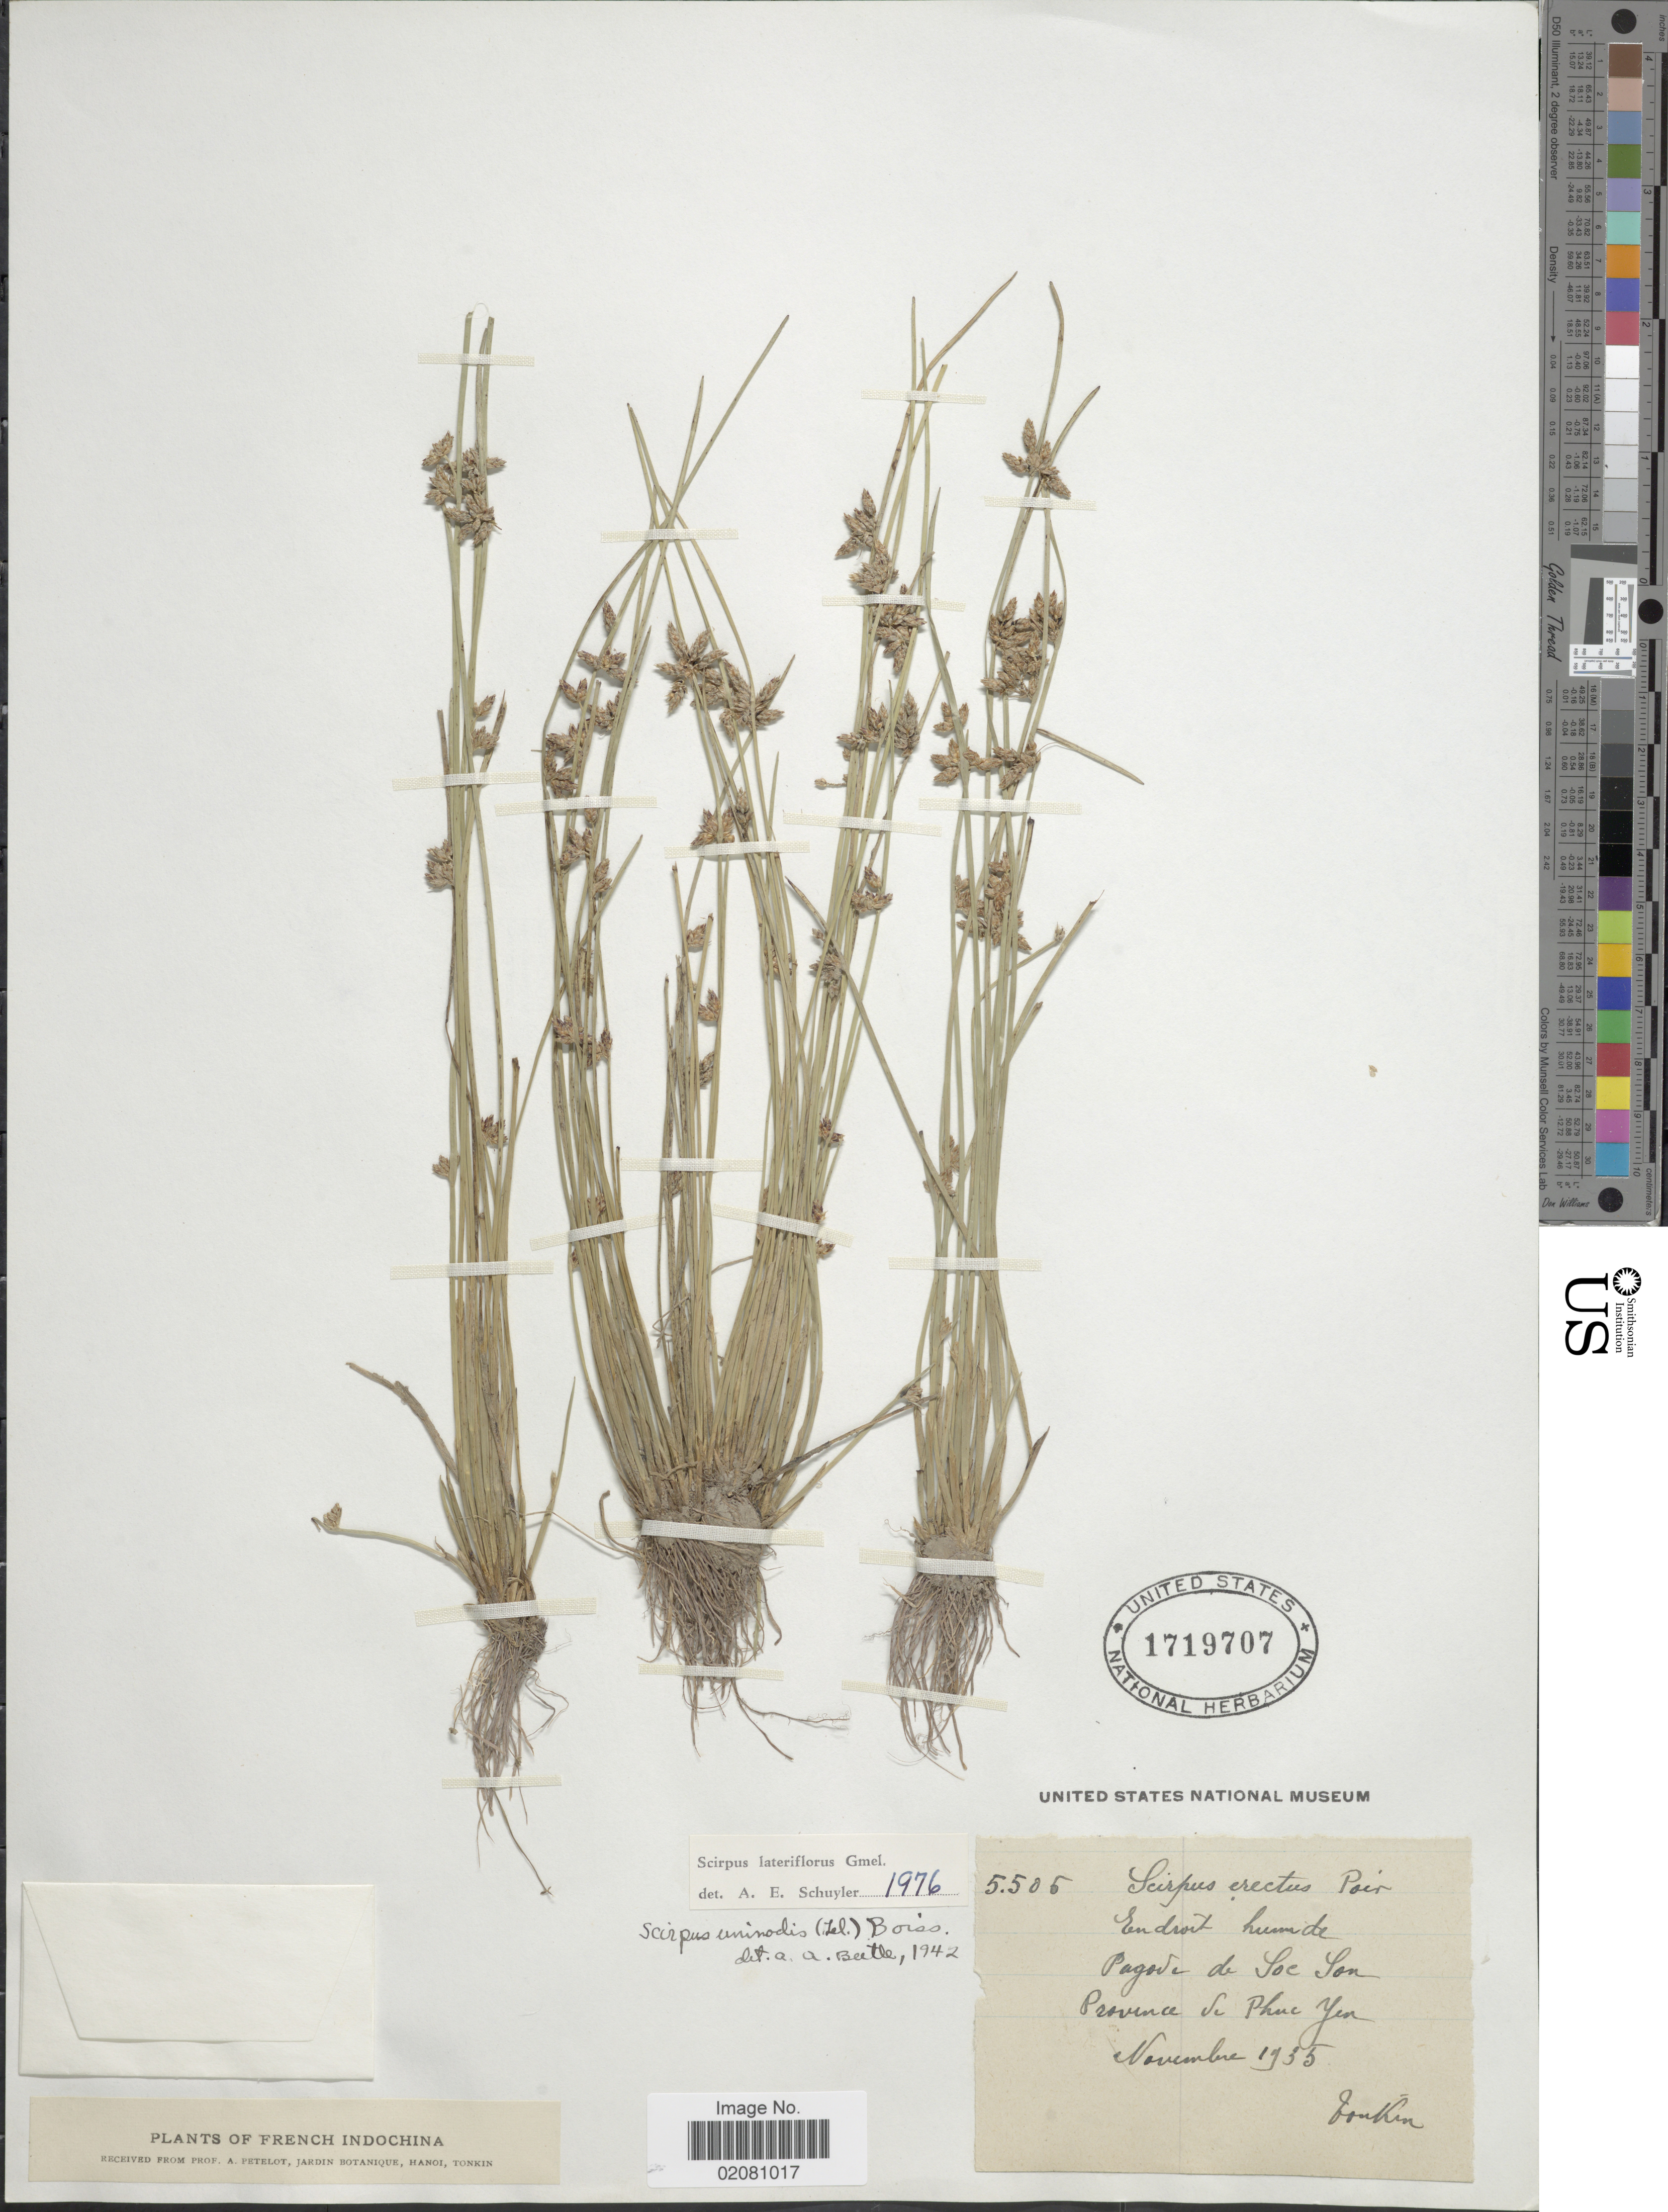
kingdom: Plantae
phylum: Tracheophyta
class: Liliopsida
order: Poales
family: Cyperaceae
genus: Schoenoplectus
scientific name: Schoenoplectus lateriflorus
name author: (J.F. Gmel.)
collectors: A. Petelot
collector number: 5505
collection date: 1935-11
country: Vietnam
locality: Tonkin. Endroit humide, Pagove de Soc Son Province de Phue Y [illegible text]. [interpreted]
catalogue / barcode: US 1719707